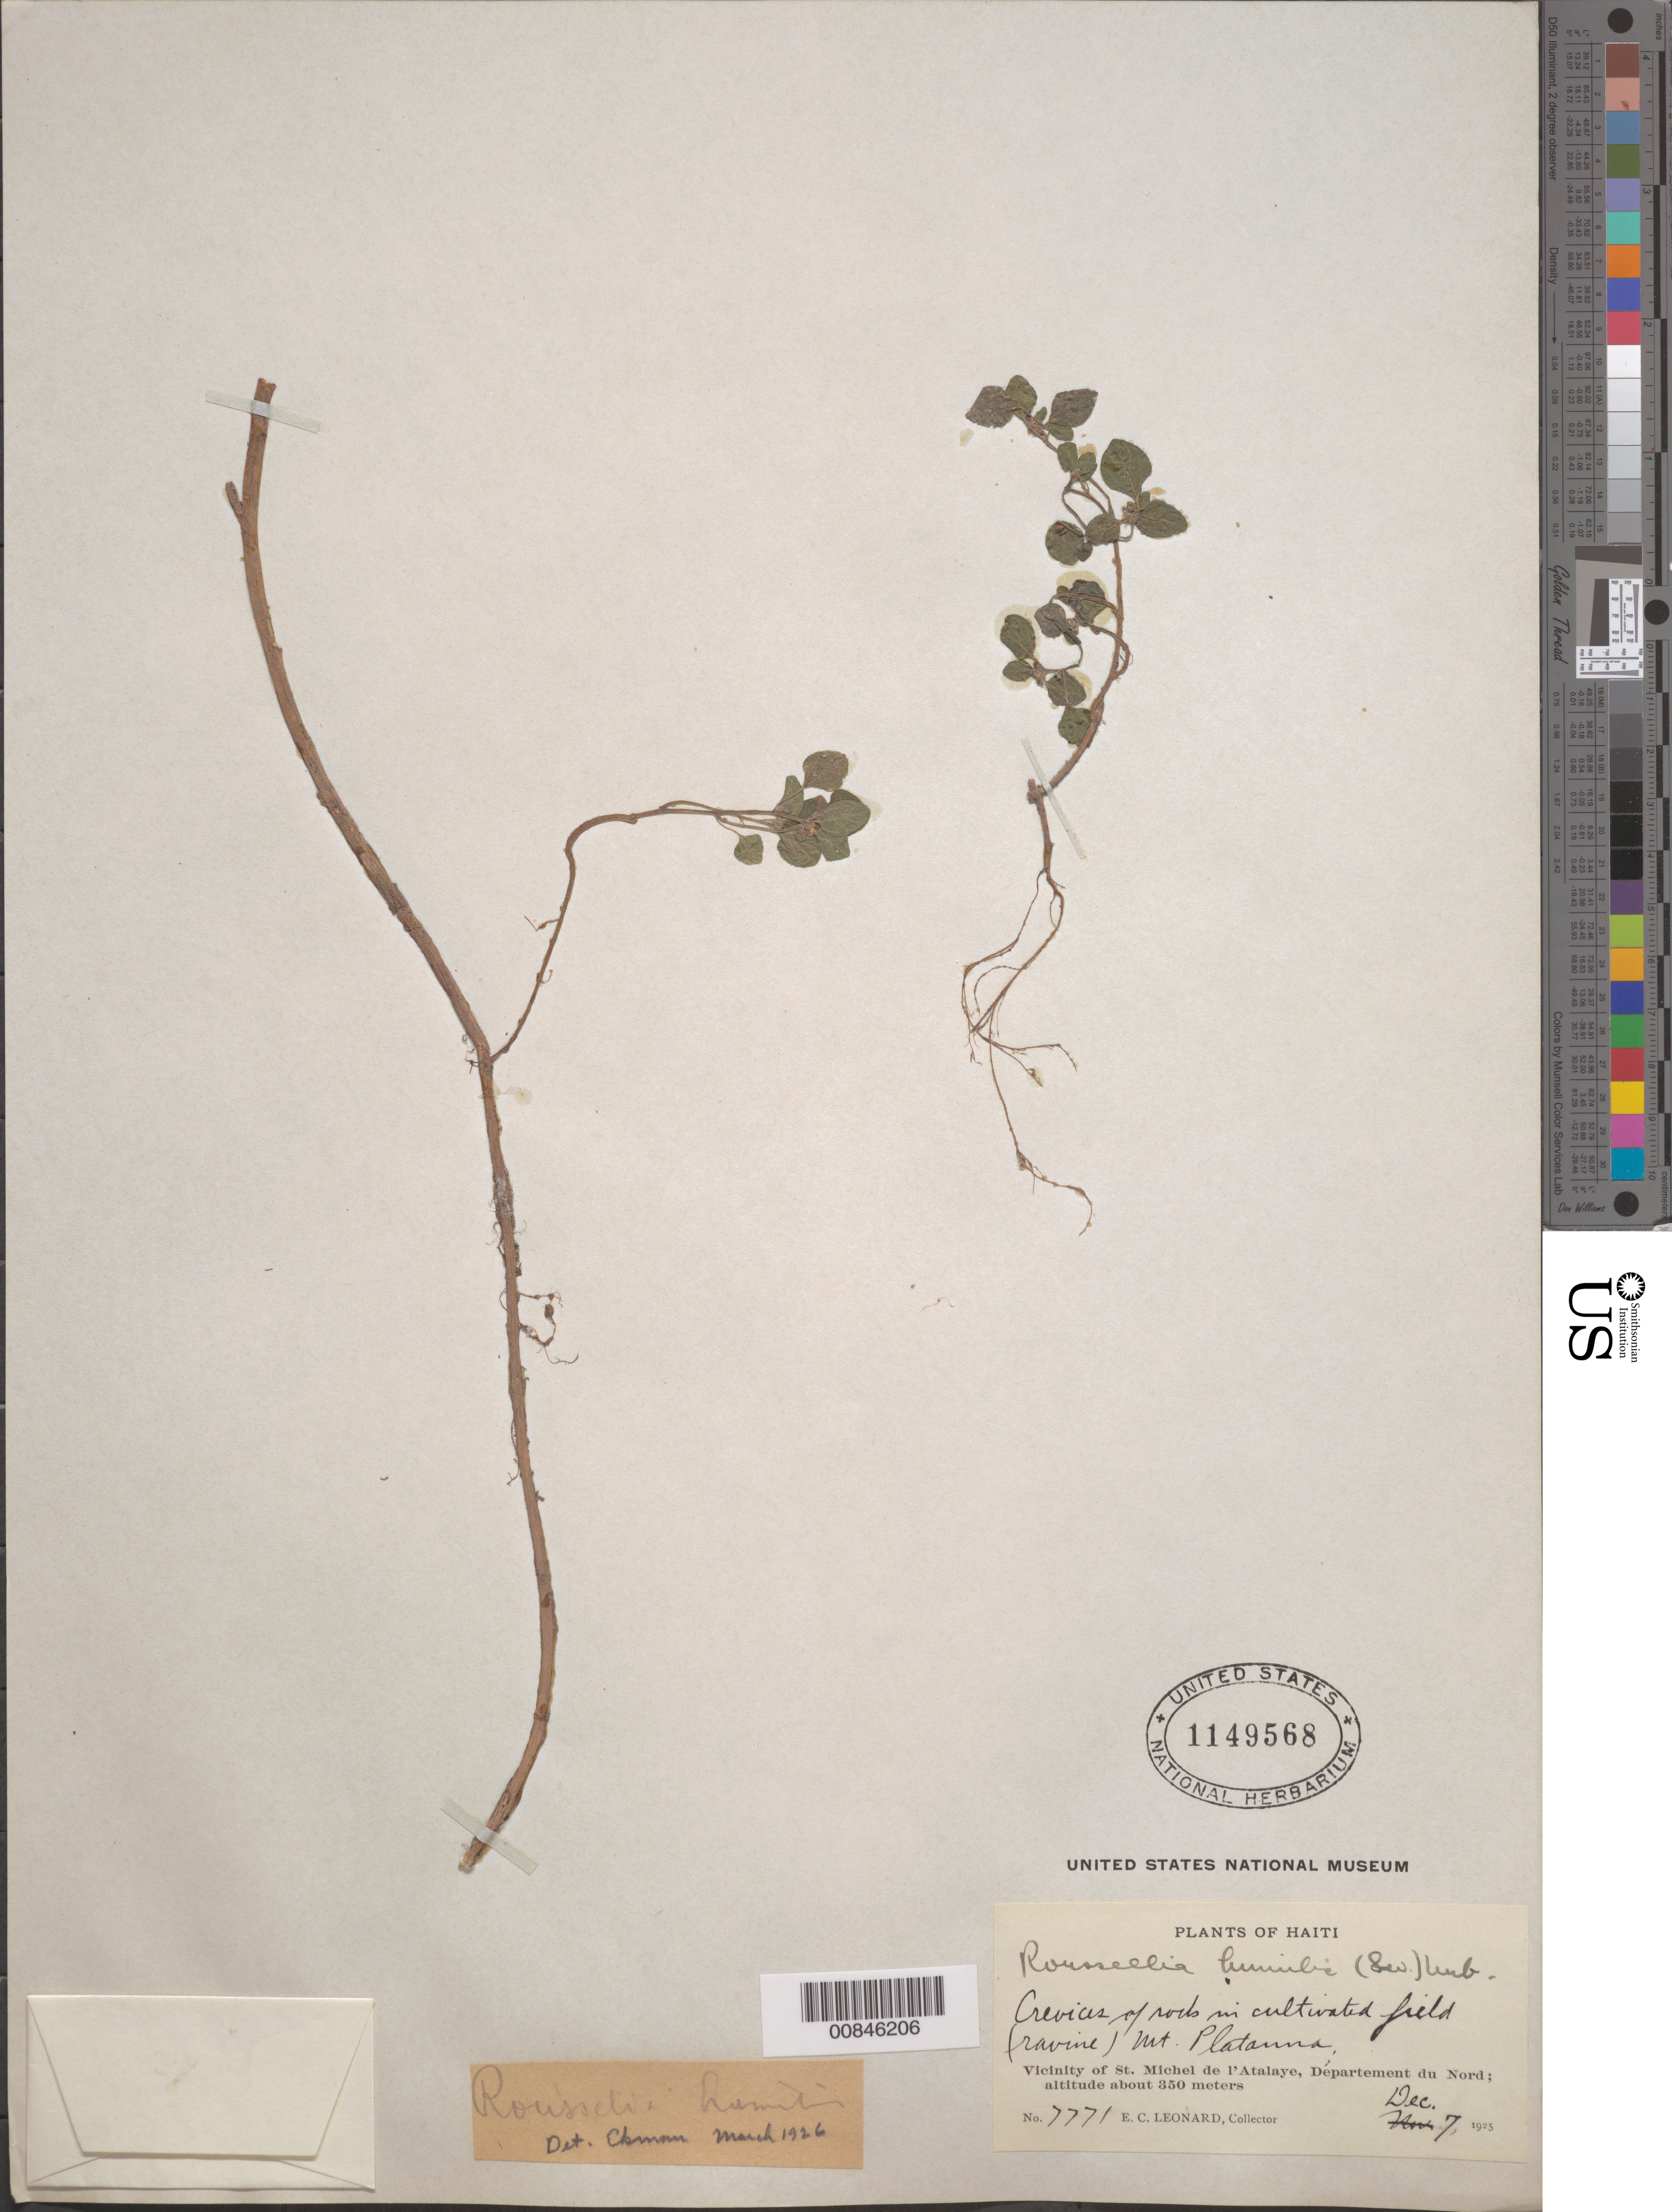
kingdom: Plantae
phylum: Tracheophyta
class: Magnoliopsida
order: Rosales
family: Urticaceae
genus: Rousselia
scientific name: Rousselia humilis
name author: (Sw.) Urb.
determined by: Ekman, E. L.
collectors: E. C. Leonard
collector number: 7771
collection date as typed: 07 Dec 1925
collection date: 1925-12-07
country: Haiti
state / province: Nord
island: Hispaniola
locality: Vicinity of St. Michel de l'Atalaye, Mt. Platanna.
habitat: C revices of rocks in cultivated field (ravine).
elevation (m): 350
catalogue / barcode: US 1149568